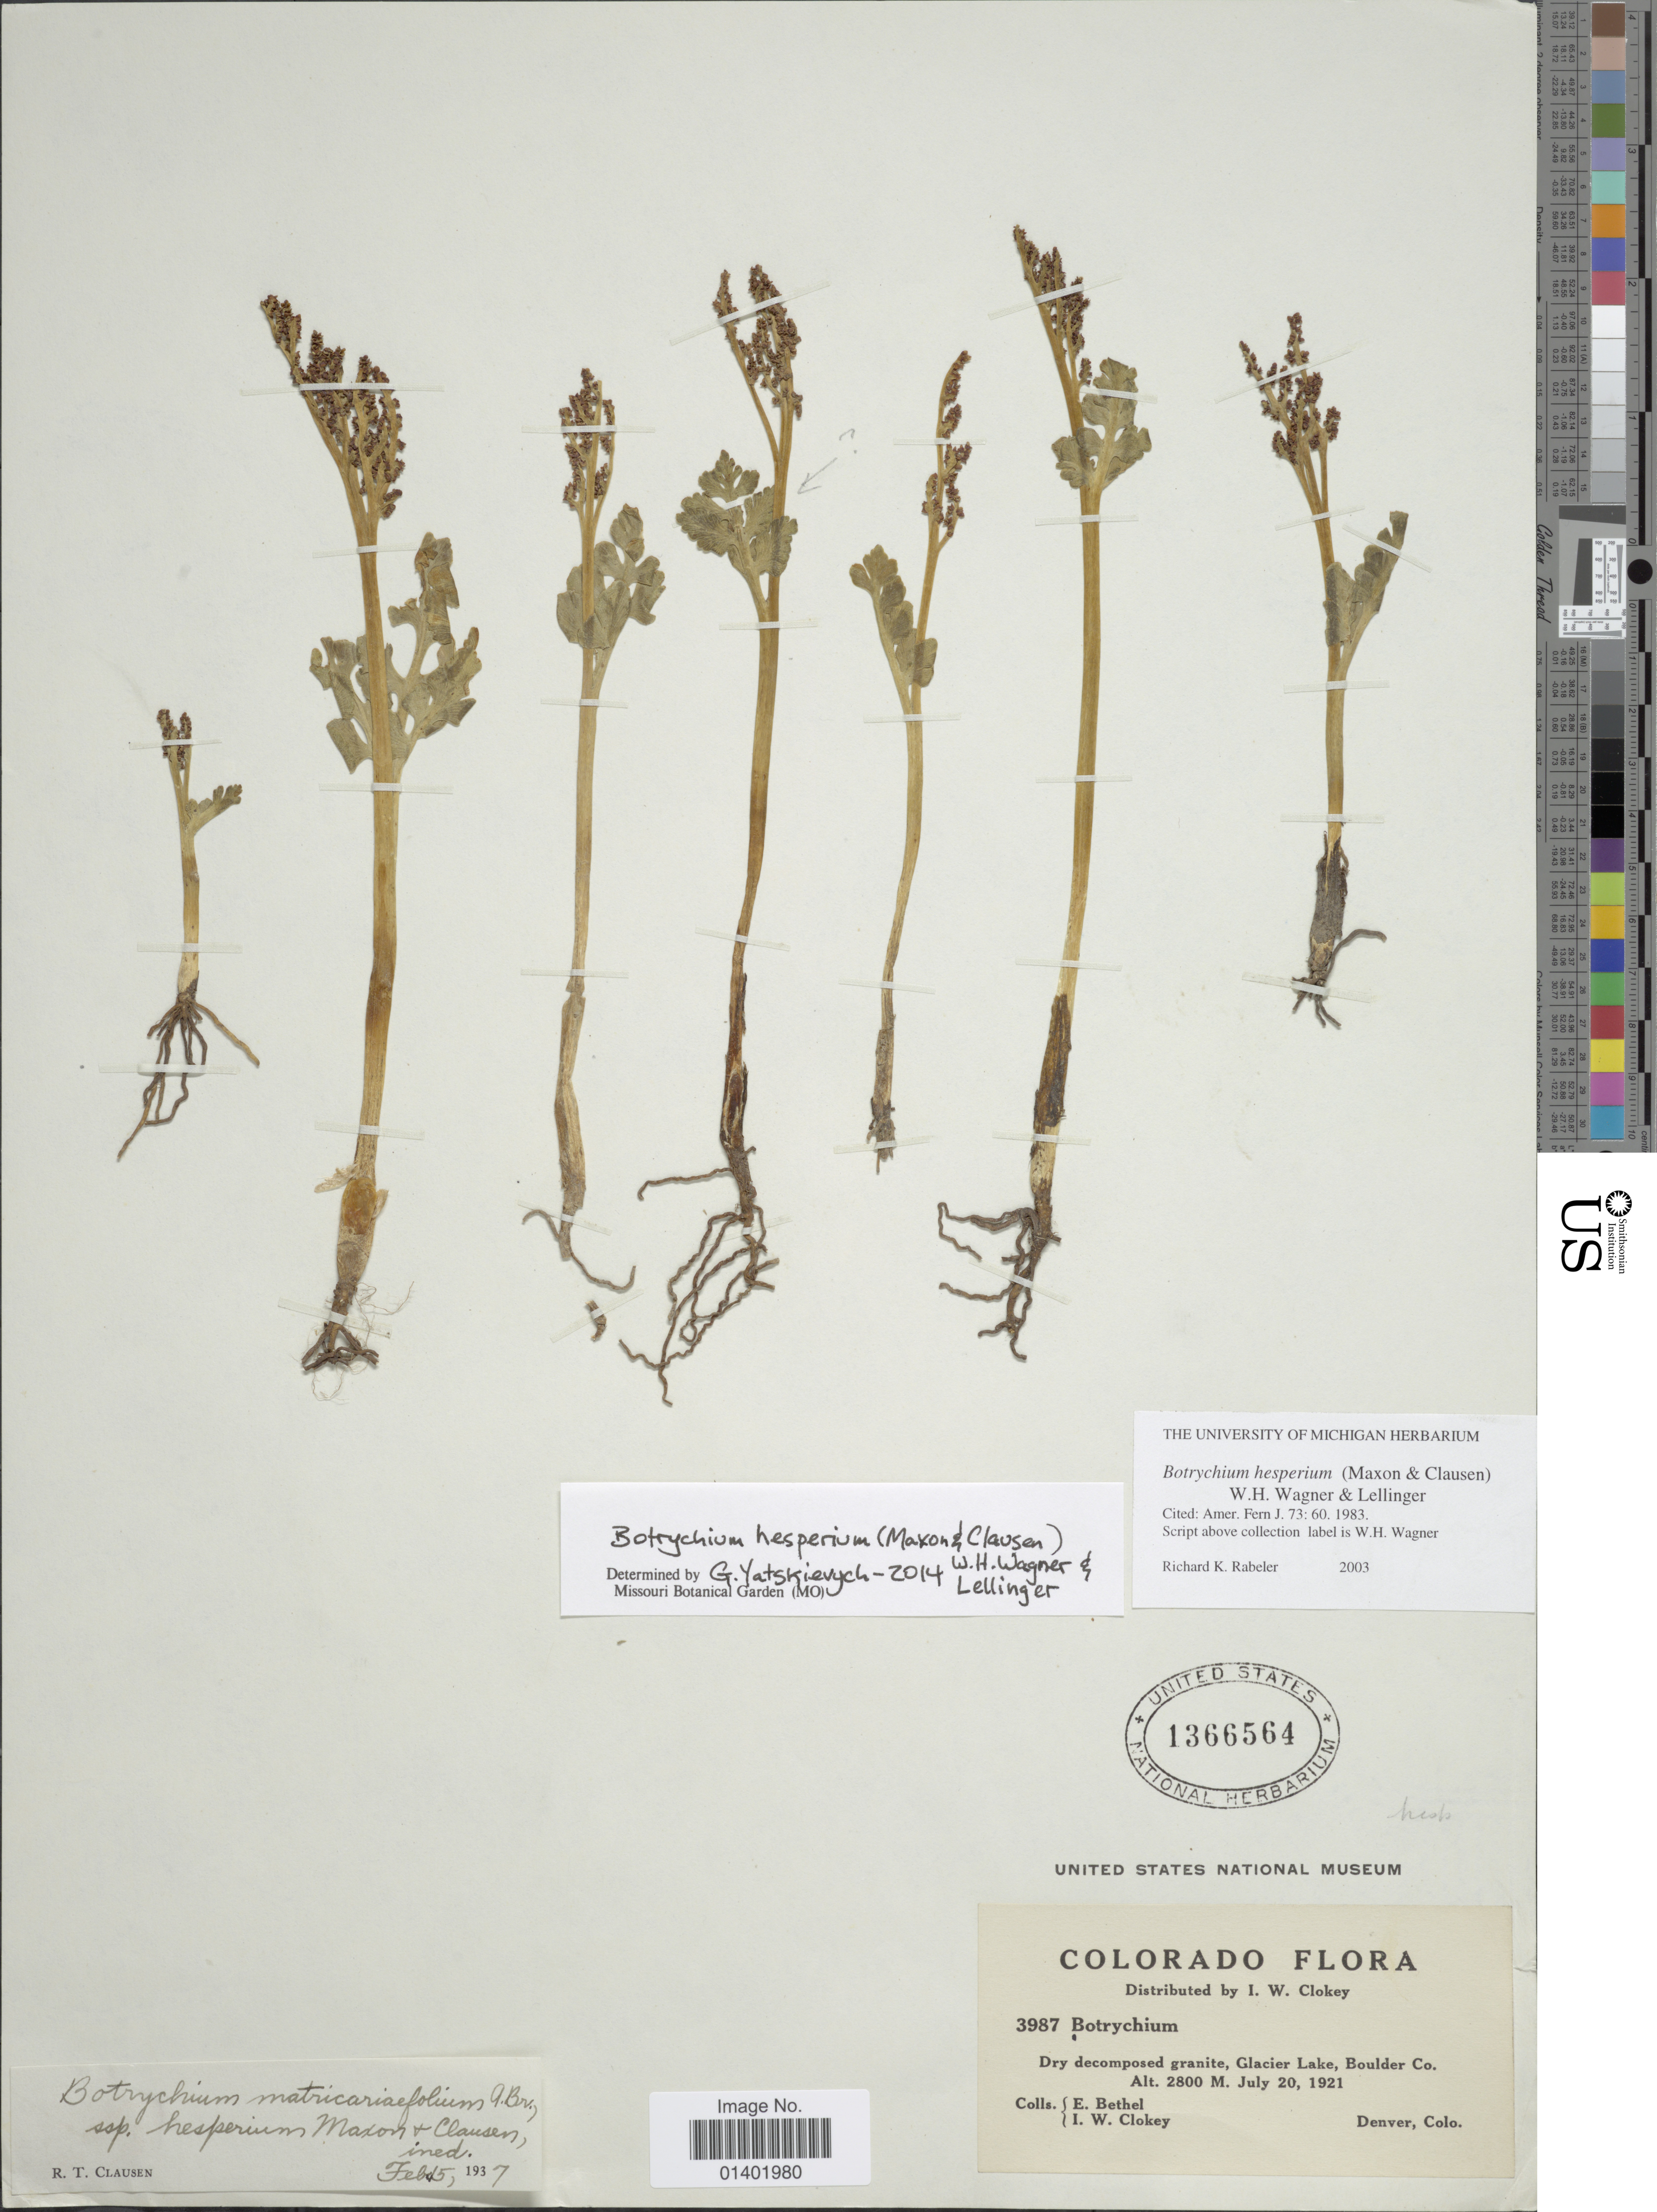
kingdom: Plantae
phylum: Tracheophyta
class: Polypodiopsida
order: Ophioglossales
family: Ophioglossaceae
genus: Botrychium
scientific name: Botrychium hesperium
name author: (Maxon & R.T. Clausen) W.H. Wagner & Lellinger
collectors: E. Bethel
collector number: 3987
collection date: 1921-07-20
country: United States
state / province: Colorado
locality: Dry decomposed granite, Glacier Lake, Boulder Cp.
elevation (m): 2800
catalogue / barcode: US 1366564